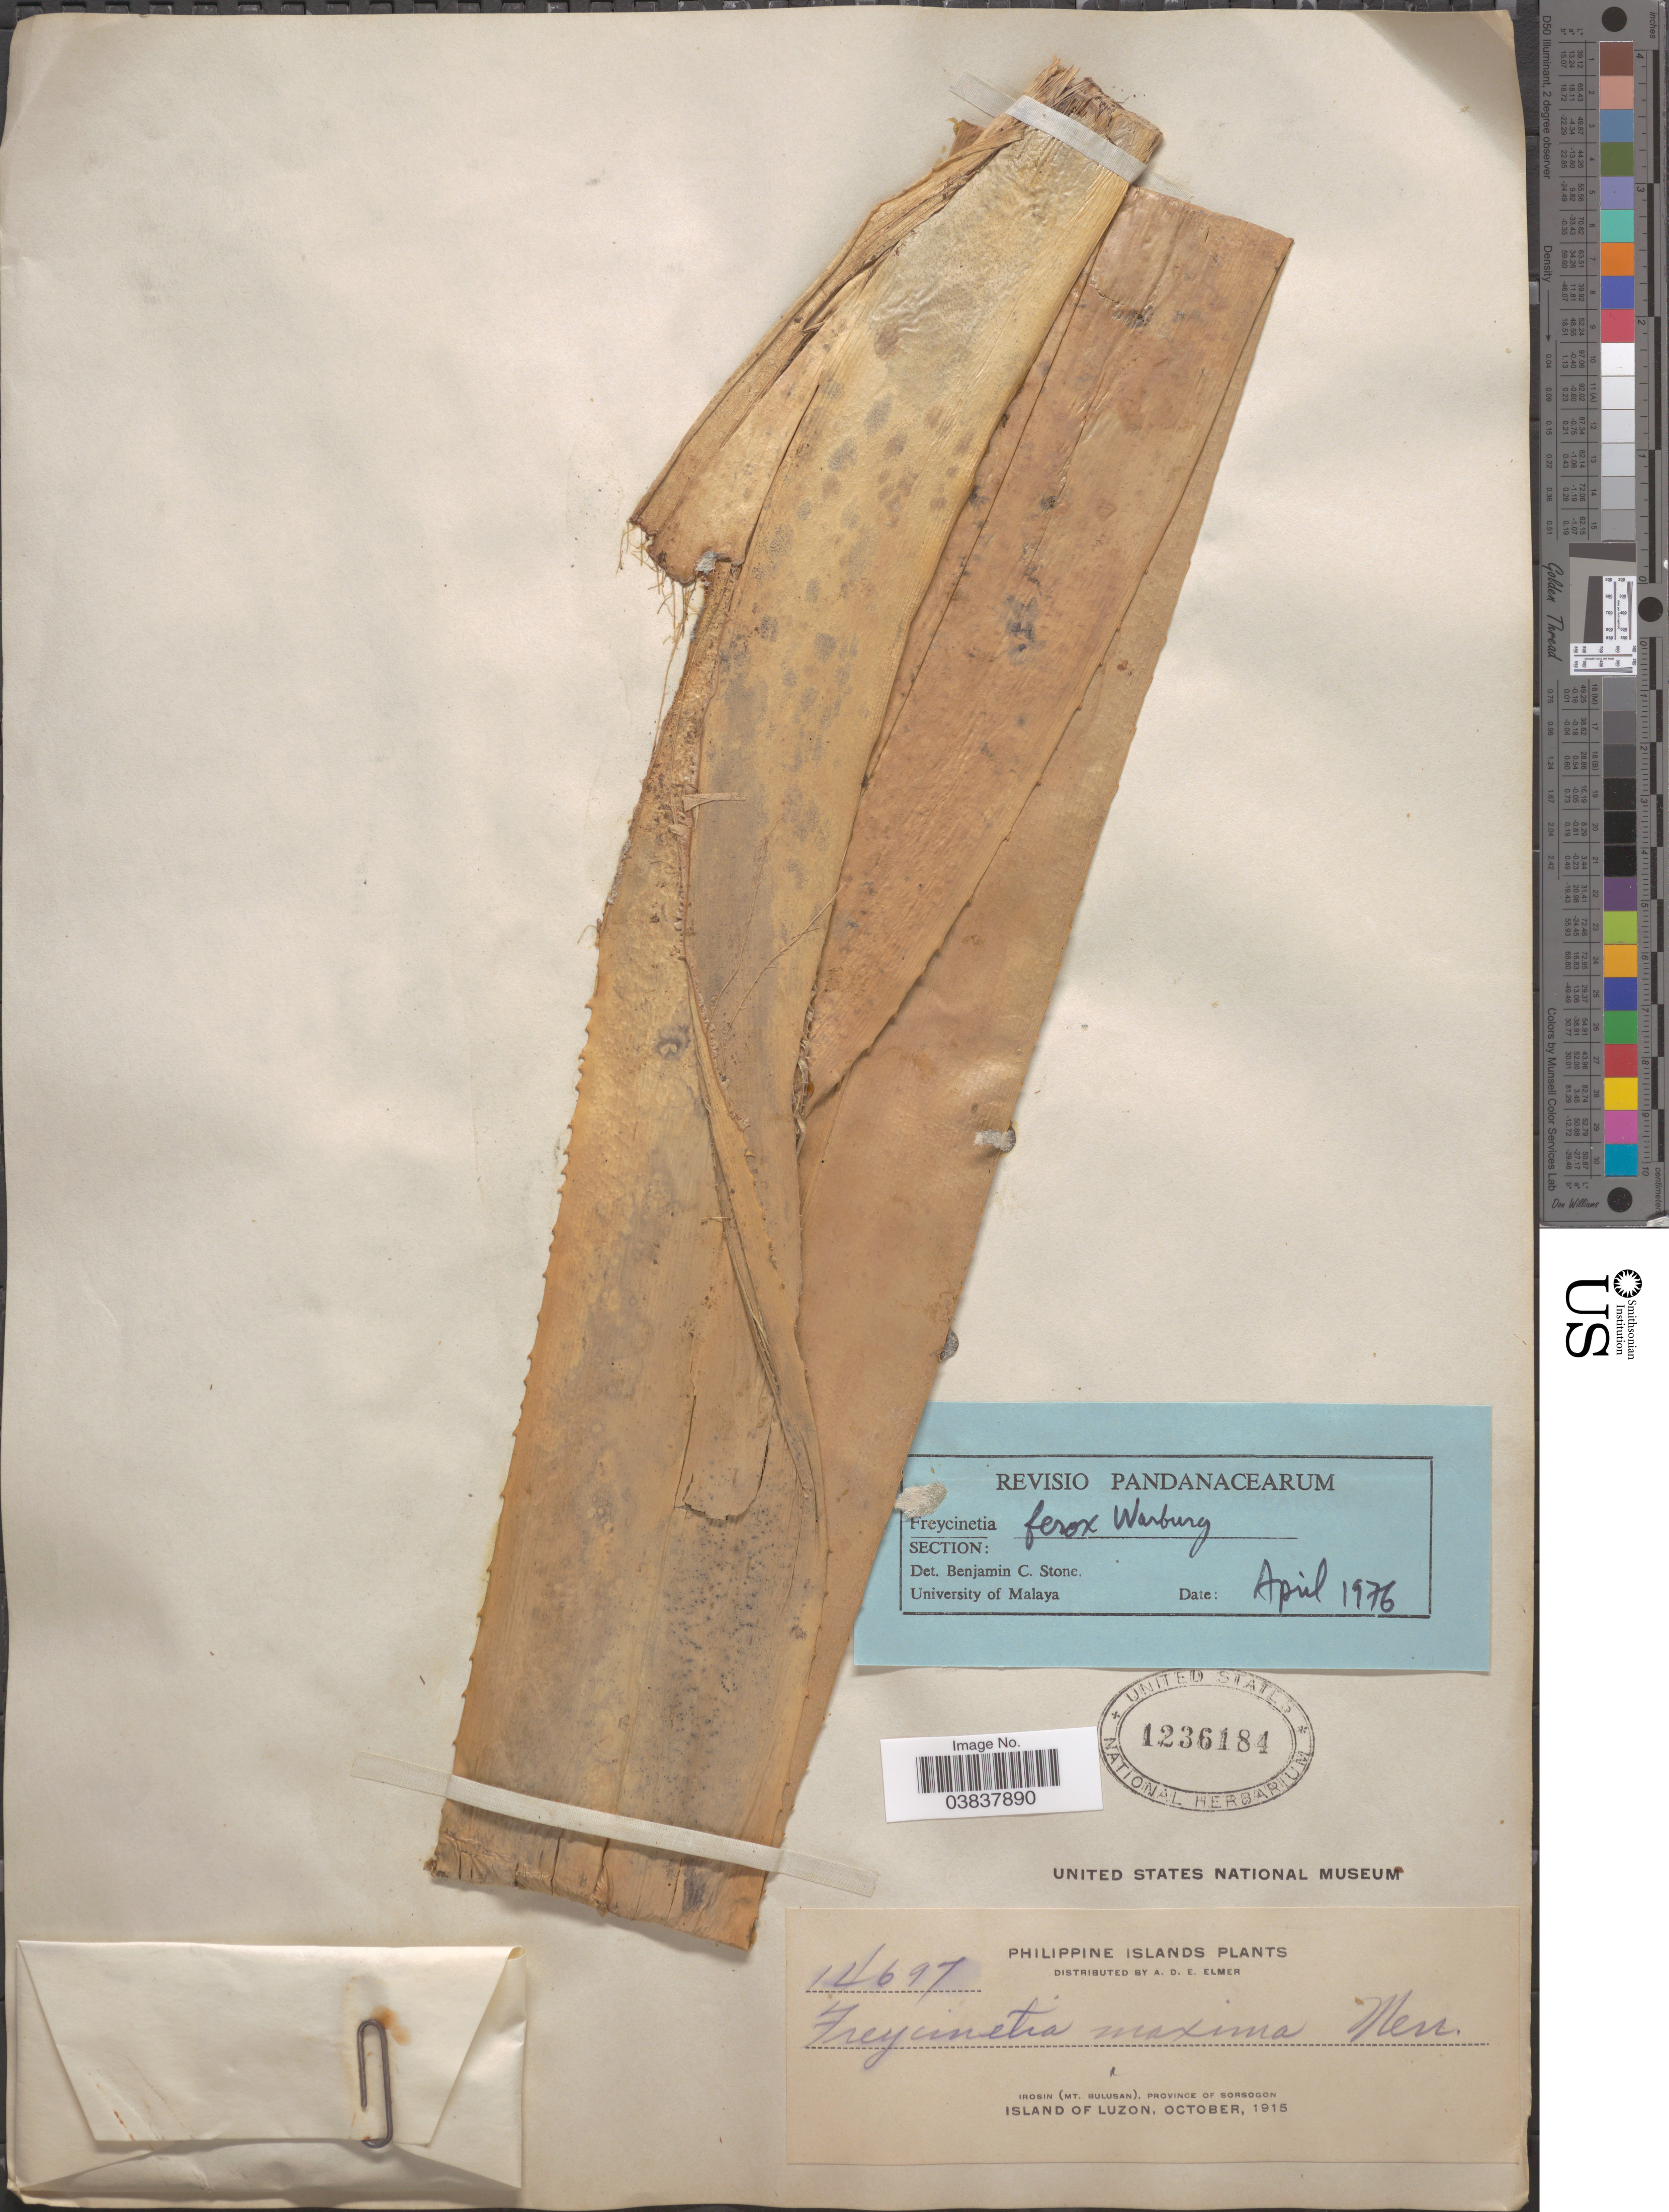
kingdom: Plantae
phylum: Tracheophyta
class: Liliopsida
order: Pandanales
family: Pandanaceae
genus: Freycinetia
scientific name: Freycinetia formosana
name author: Hemsl.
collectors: A. D. E. Elmer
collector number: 14697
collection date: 1915-10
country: Philippines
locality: Irosin (Mt. Bulusan), Province of Sorsogon, Island of Luzon.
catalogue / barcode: US 1236184